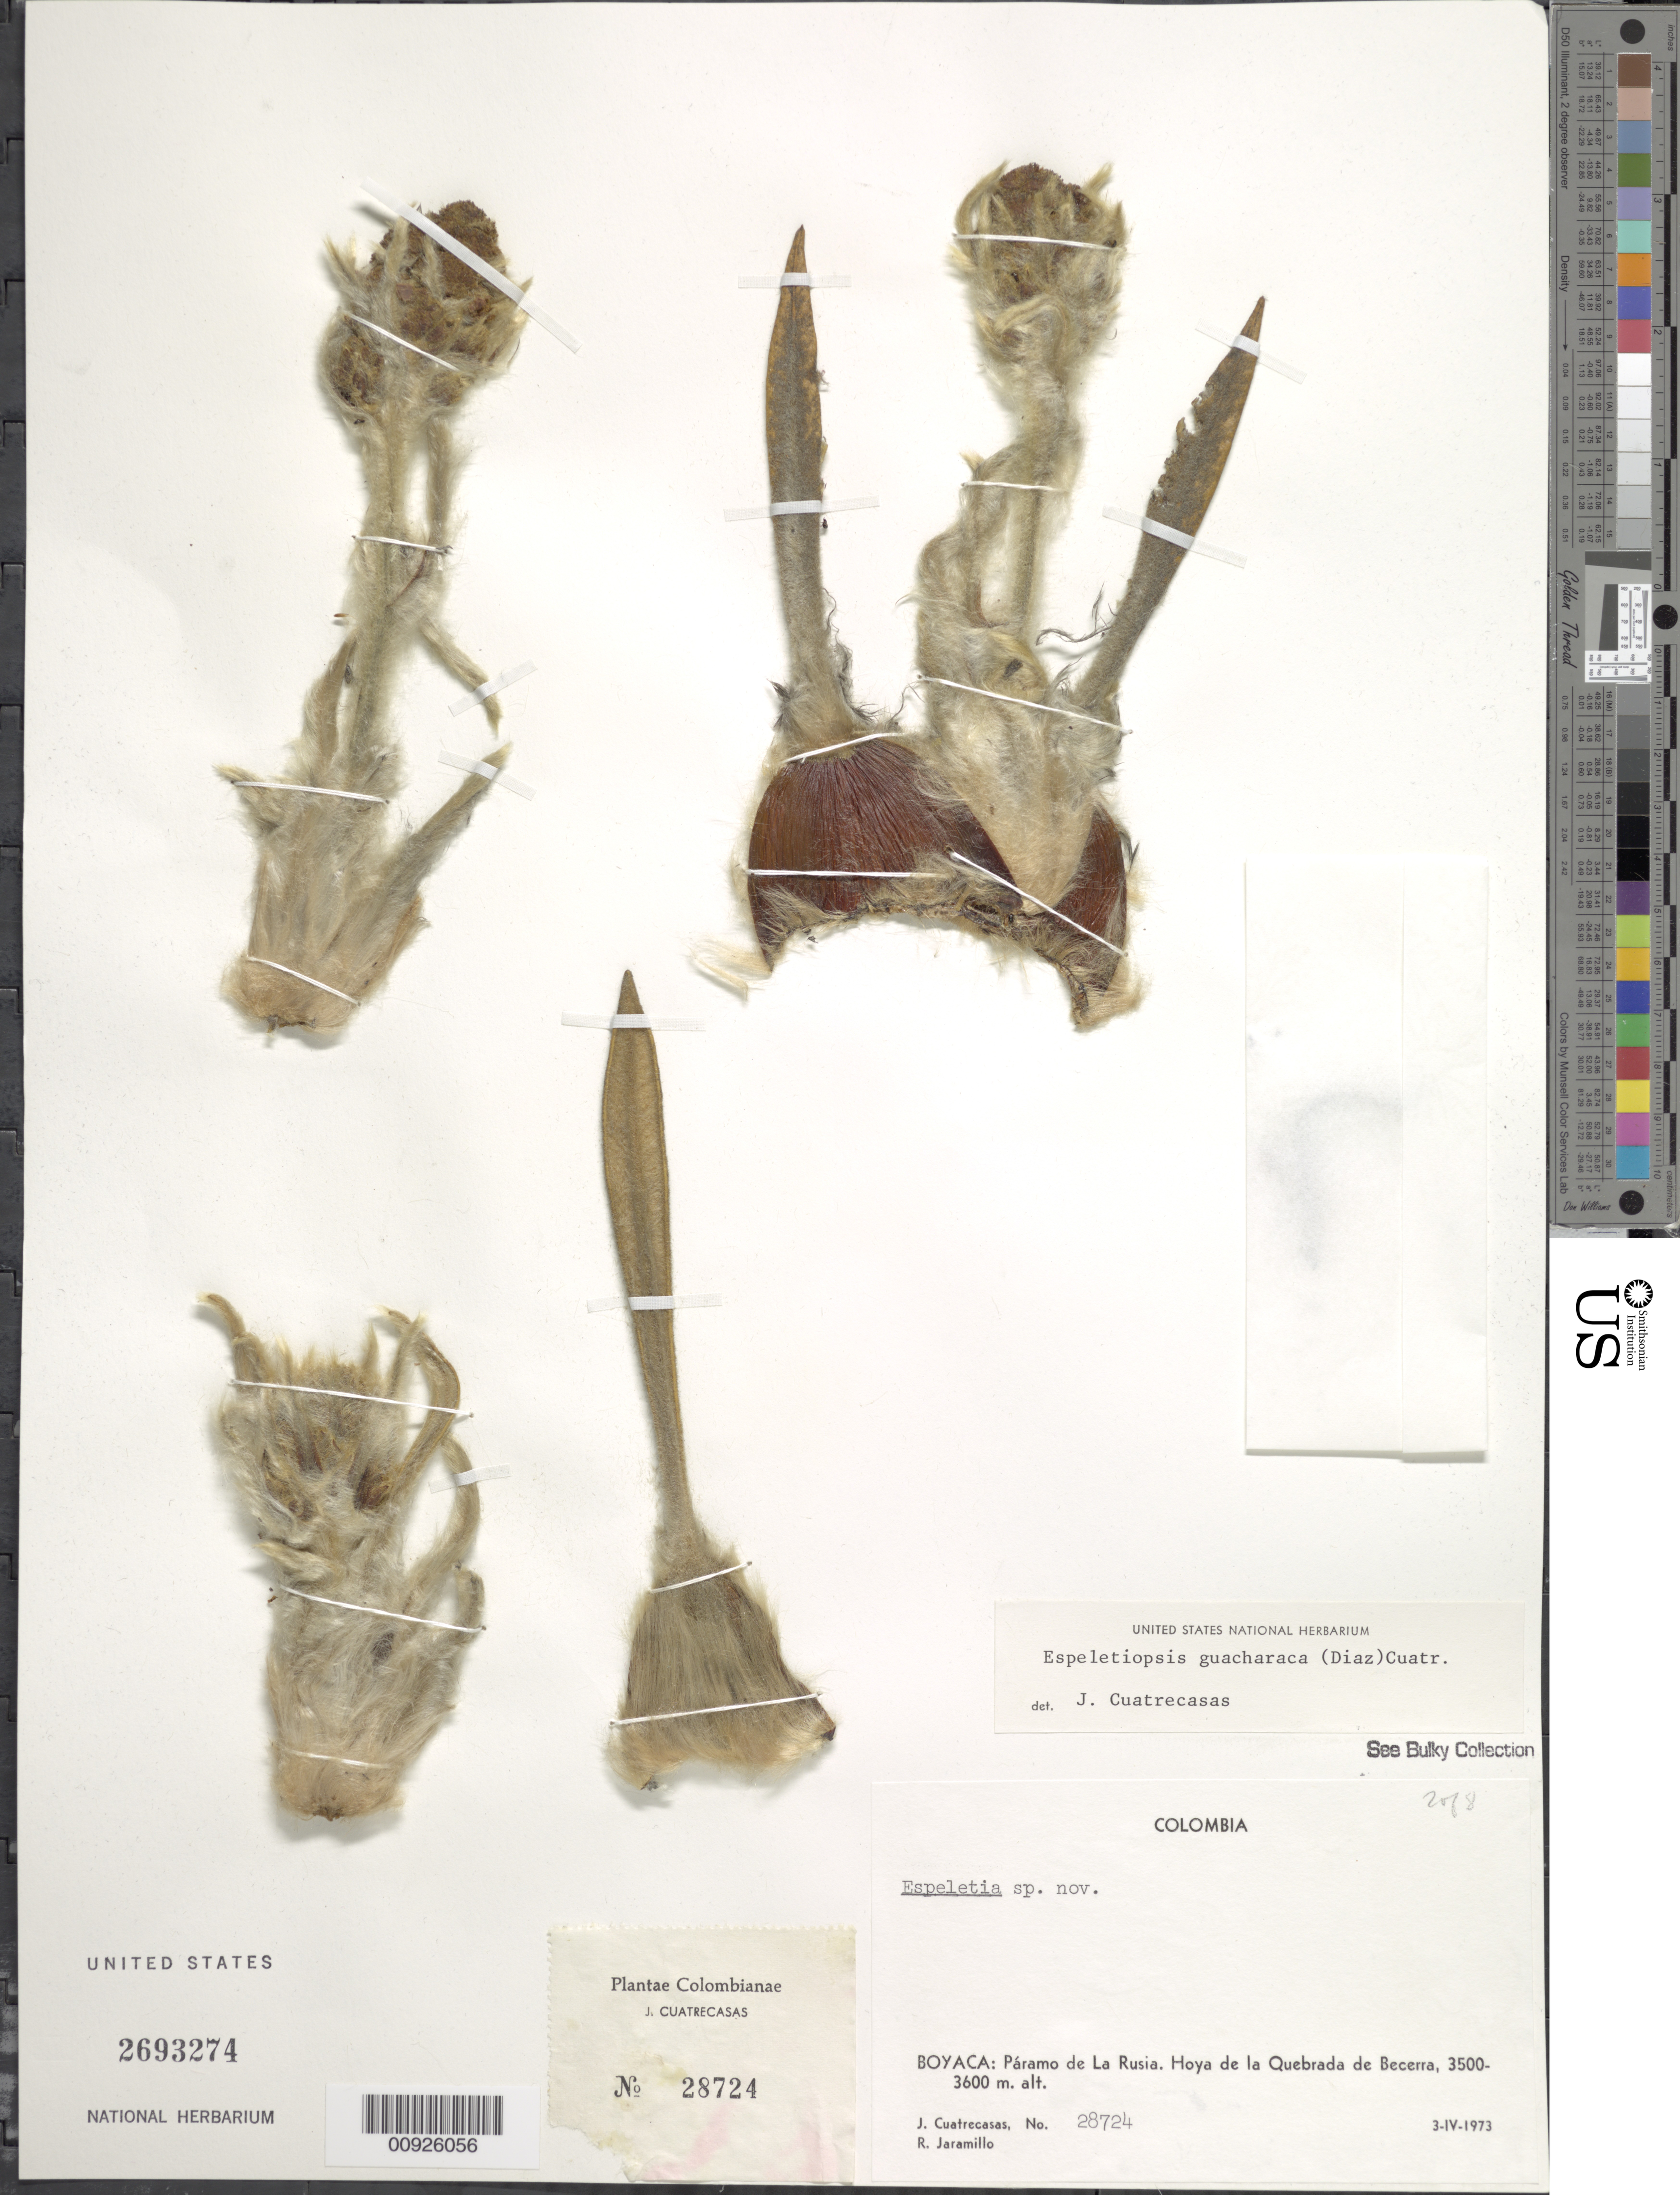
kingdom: Plantae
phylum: Tracheophyta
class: Magnoliopsida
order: Asterales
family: Asteraceae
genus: Espeletiopsis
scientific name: Espeletiopsis jimenez-quesadae var. guacharaca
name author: (S. Díaz) Cuatrec.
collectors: J. Cuatrecasas & R. Jaramillo M.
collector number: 28724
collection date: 1973-04-03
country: Colombia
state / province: Boyacá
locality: Boyacá: Paramo de La Rusia. Hoya de la Quebrada de Becerra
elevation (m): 3500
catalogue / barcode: US 2693274